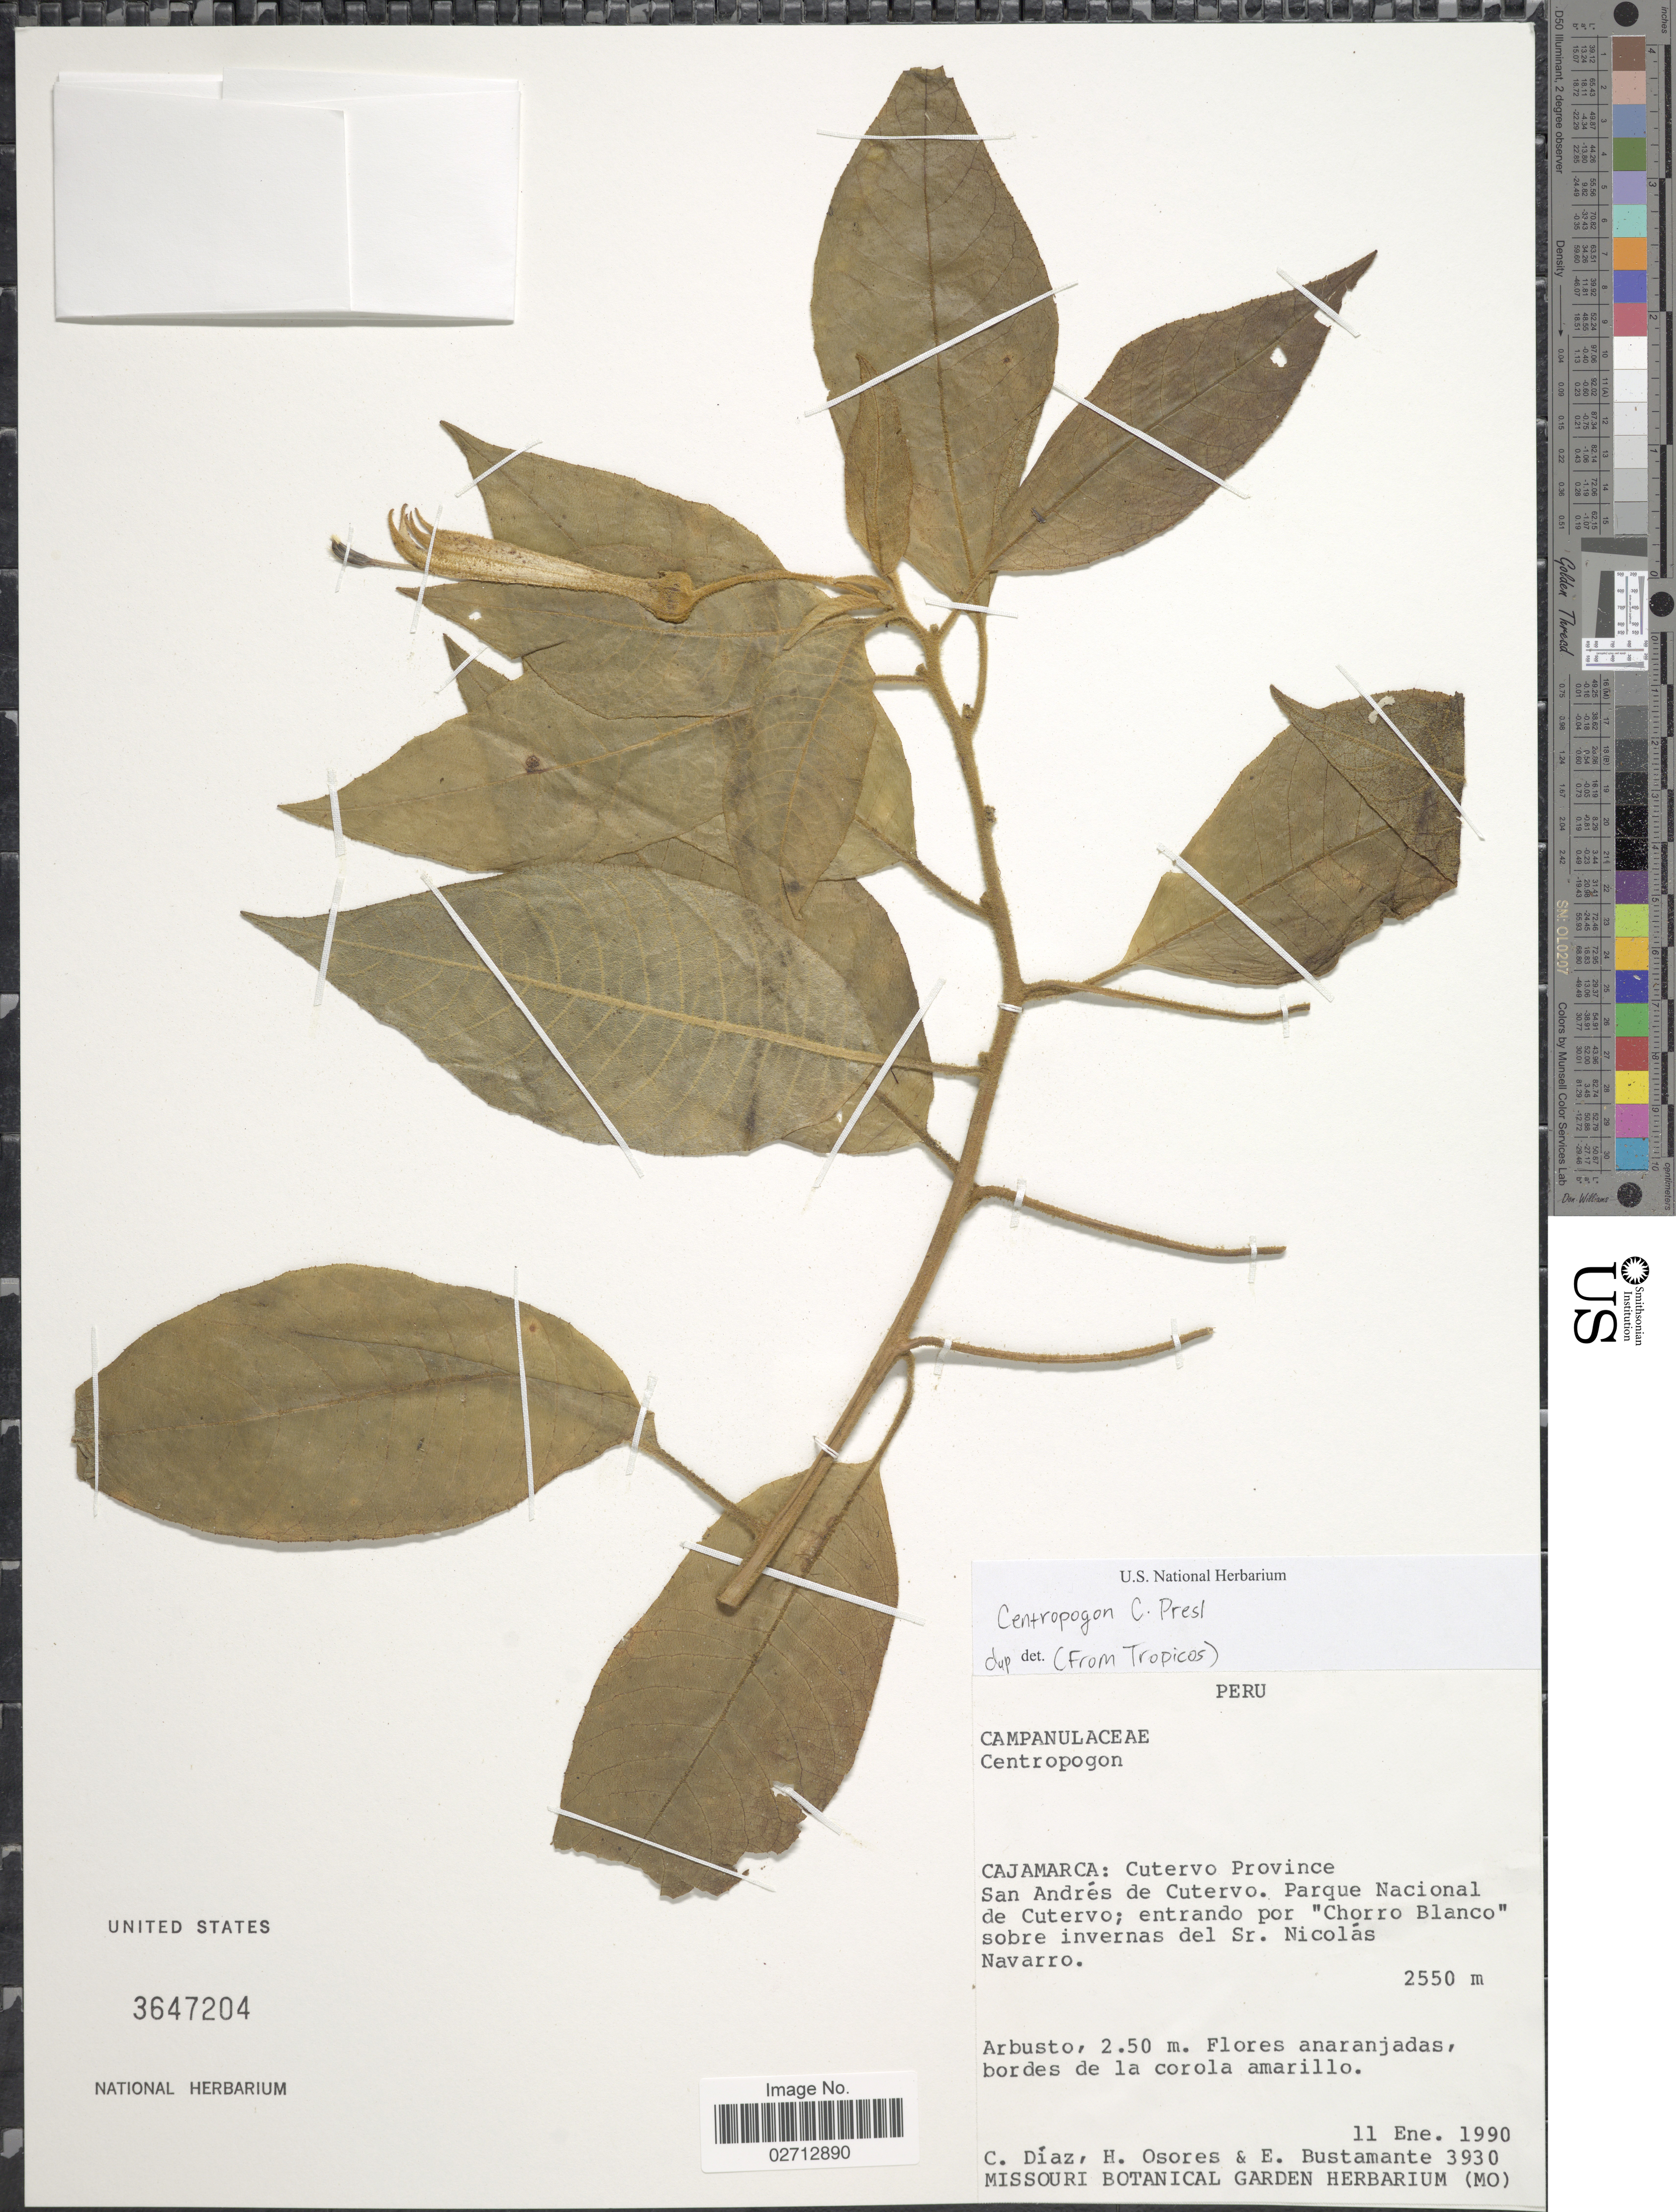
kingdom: Plantae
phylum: Tracheophyta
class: Magnoliopsida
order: Asterales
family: Campanulaceae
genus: Centropogon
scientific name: Centropogon sp.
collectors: C. Díaz, H. Osores & E. Bustamante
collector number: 3930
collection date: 1990-01-11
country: Peru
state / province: Cajamarca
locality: Cutervo Province San Andres de Cutervo. Parque Nacional de Cutervo; entrando por "Chorro Blanco" sobre invernas del Sr. Nicolas Navarro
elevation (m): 2550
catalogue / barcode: US 3647204